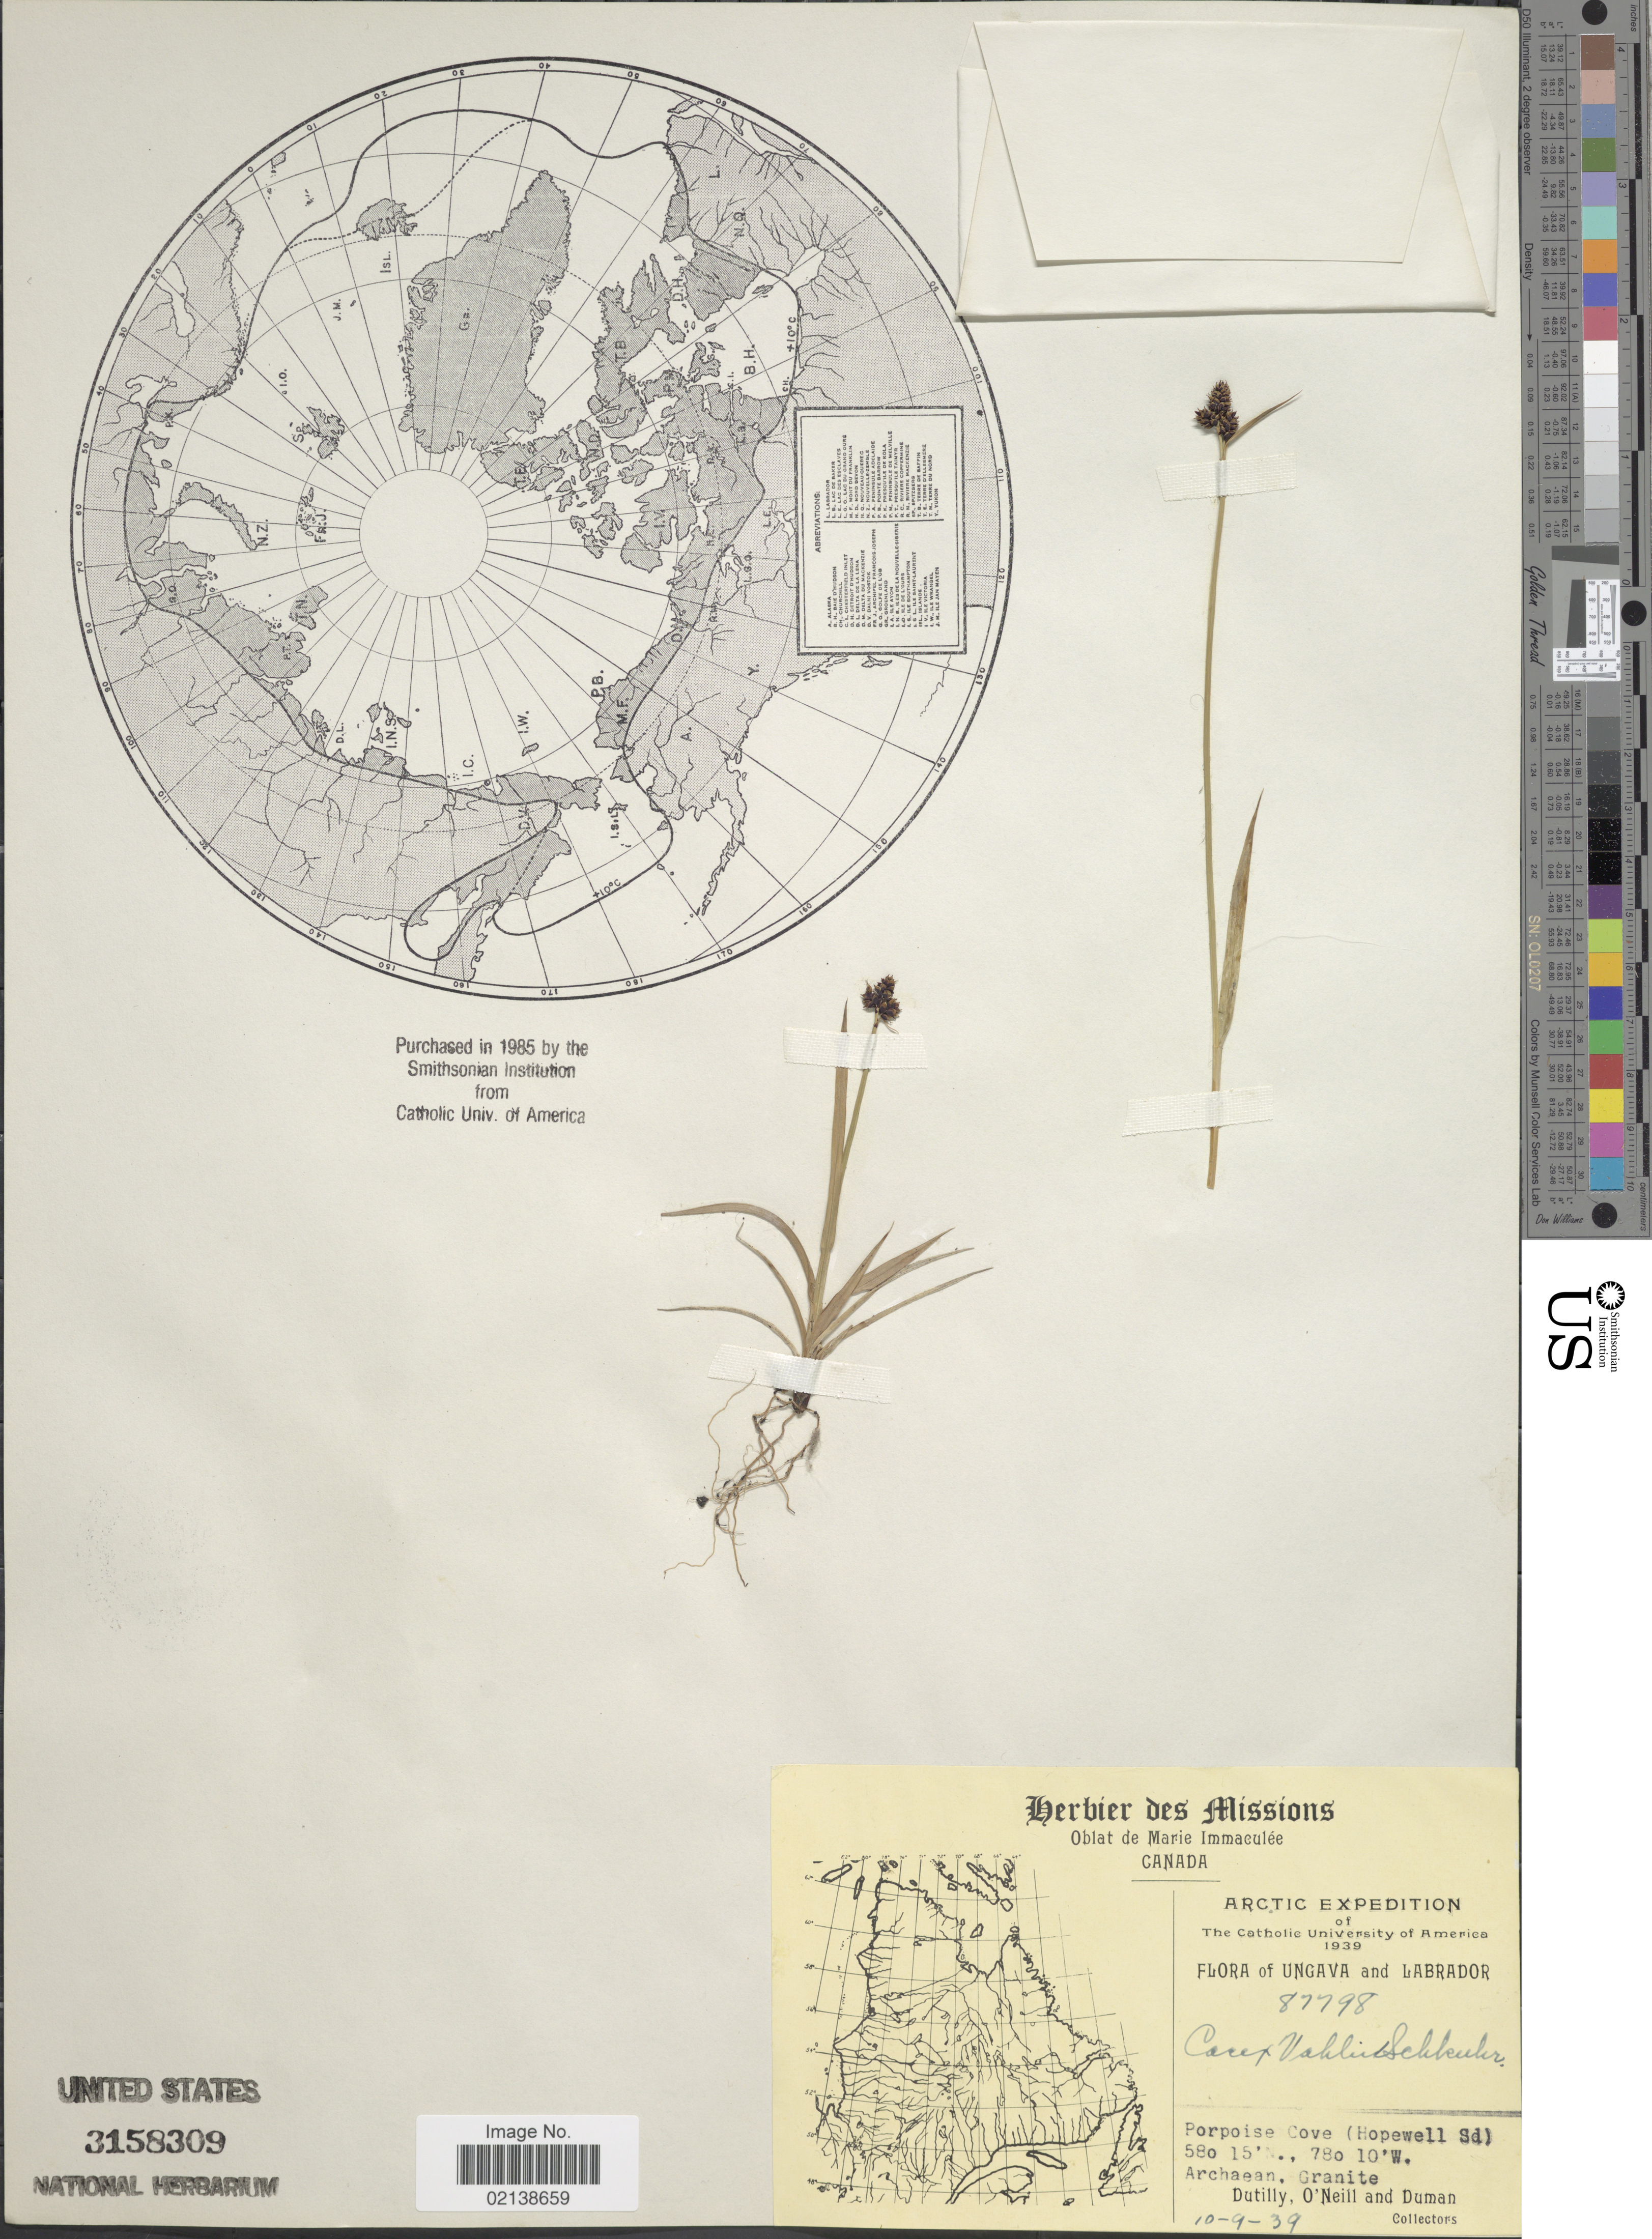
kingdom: Plantae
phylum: Tracheophyta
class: Liliopsida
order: Poales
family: Cyperaceae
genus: Carex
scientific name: Carex norvegica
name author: Retz.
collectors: -. Dutilly, O' Neill & -. Duman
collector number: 87798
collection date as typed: Transcribed d/m/y: 10/9/39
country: Canada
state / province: Newfoundland and Labrador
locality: Canada, Arctic, Ungava & Labrador, Porpoise Cove (Hopewell Sd)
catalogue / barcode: US 3158309